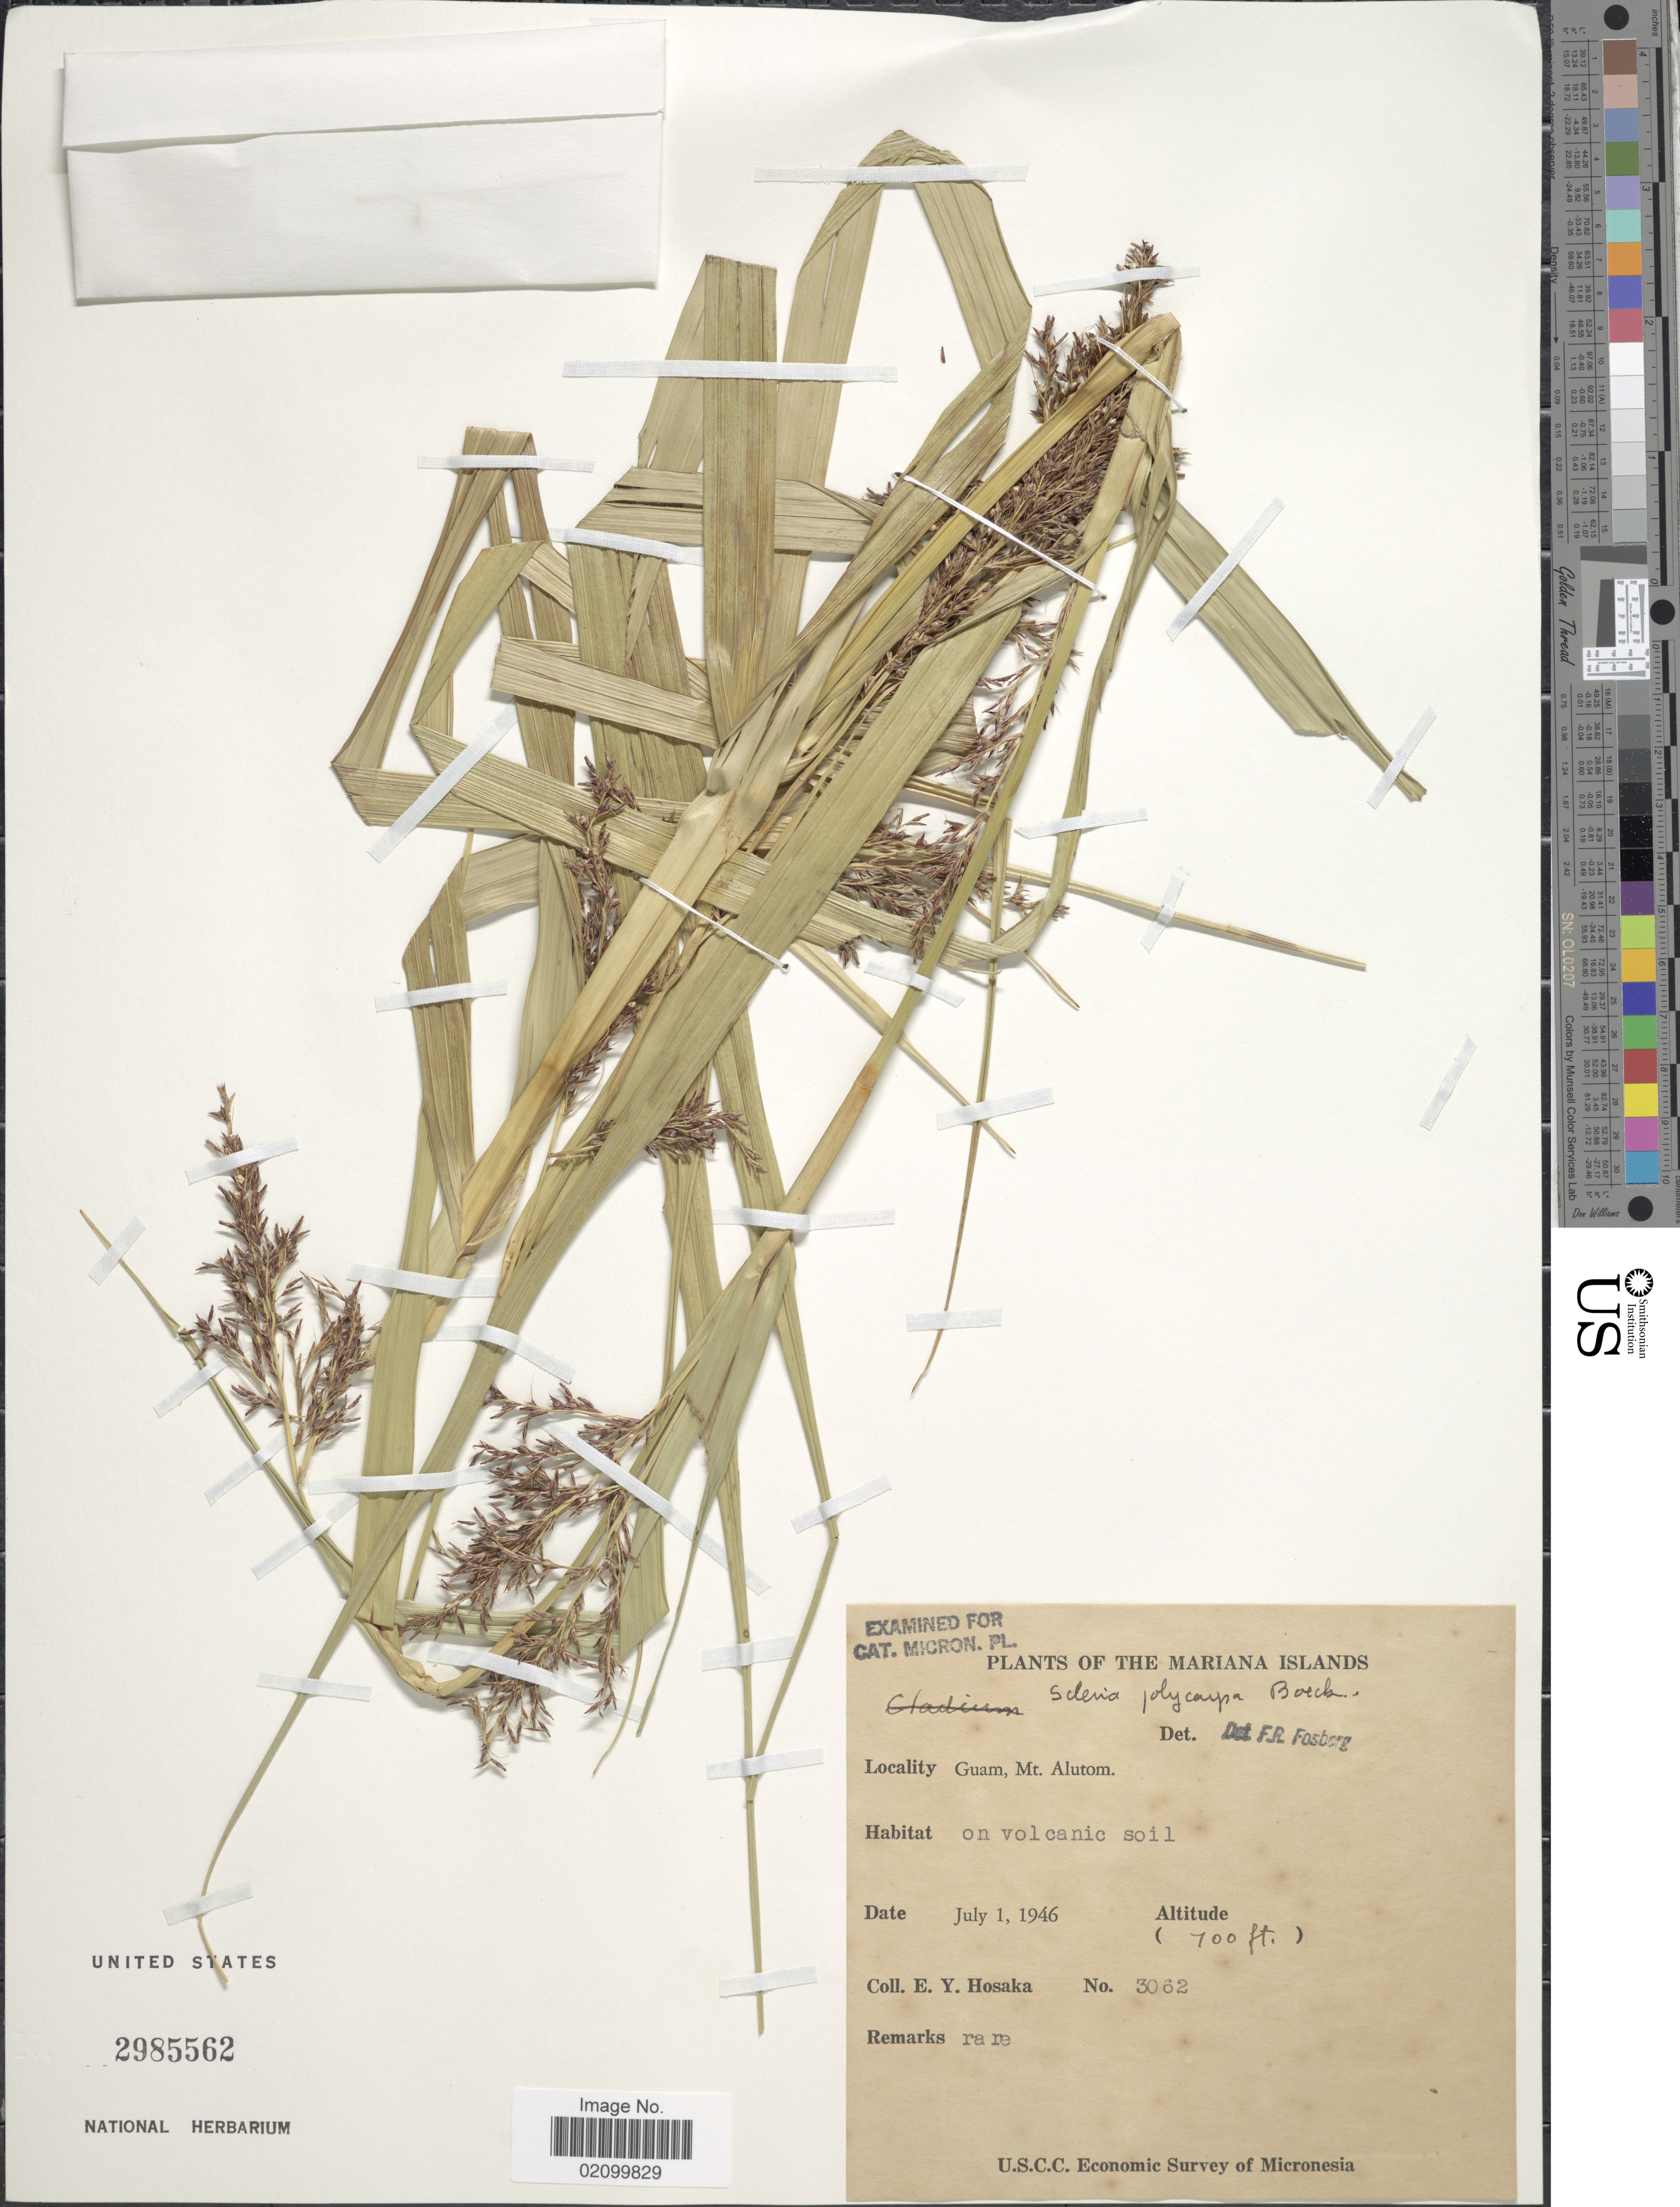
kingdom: Plantae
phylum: Tracheophyta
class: Liliopsida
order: Poales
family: Cyperaceae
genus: Scleria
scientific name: Scleria polycarpa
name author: Boeckeler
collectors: E. Y. Hosaka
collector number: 3062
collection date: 1946-07-01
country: Guam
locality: Mariana Islands. Guam, Mt. Alutom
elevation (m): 213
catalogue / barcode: US 2985562